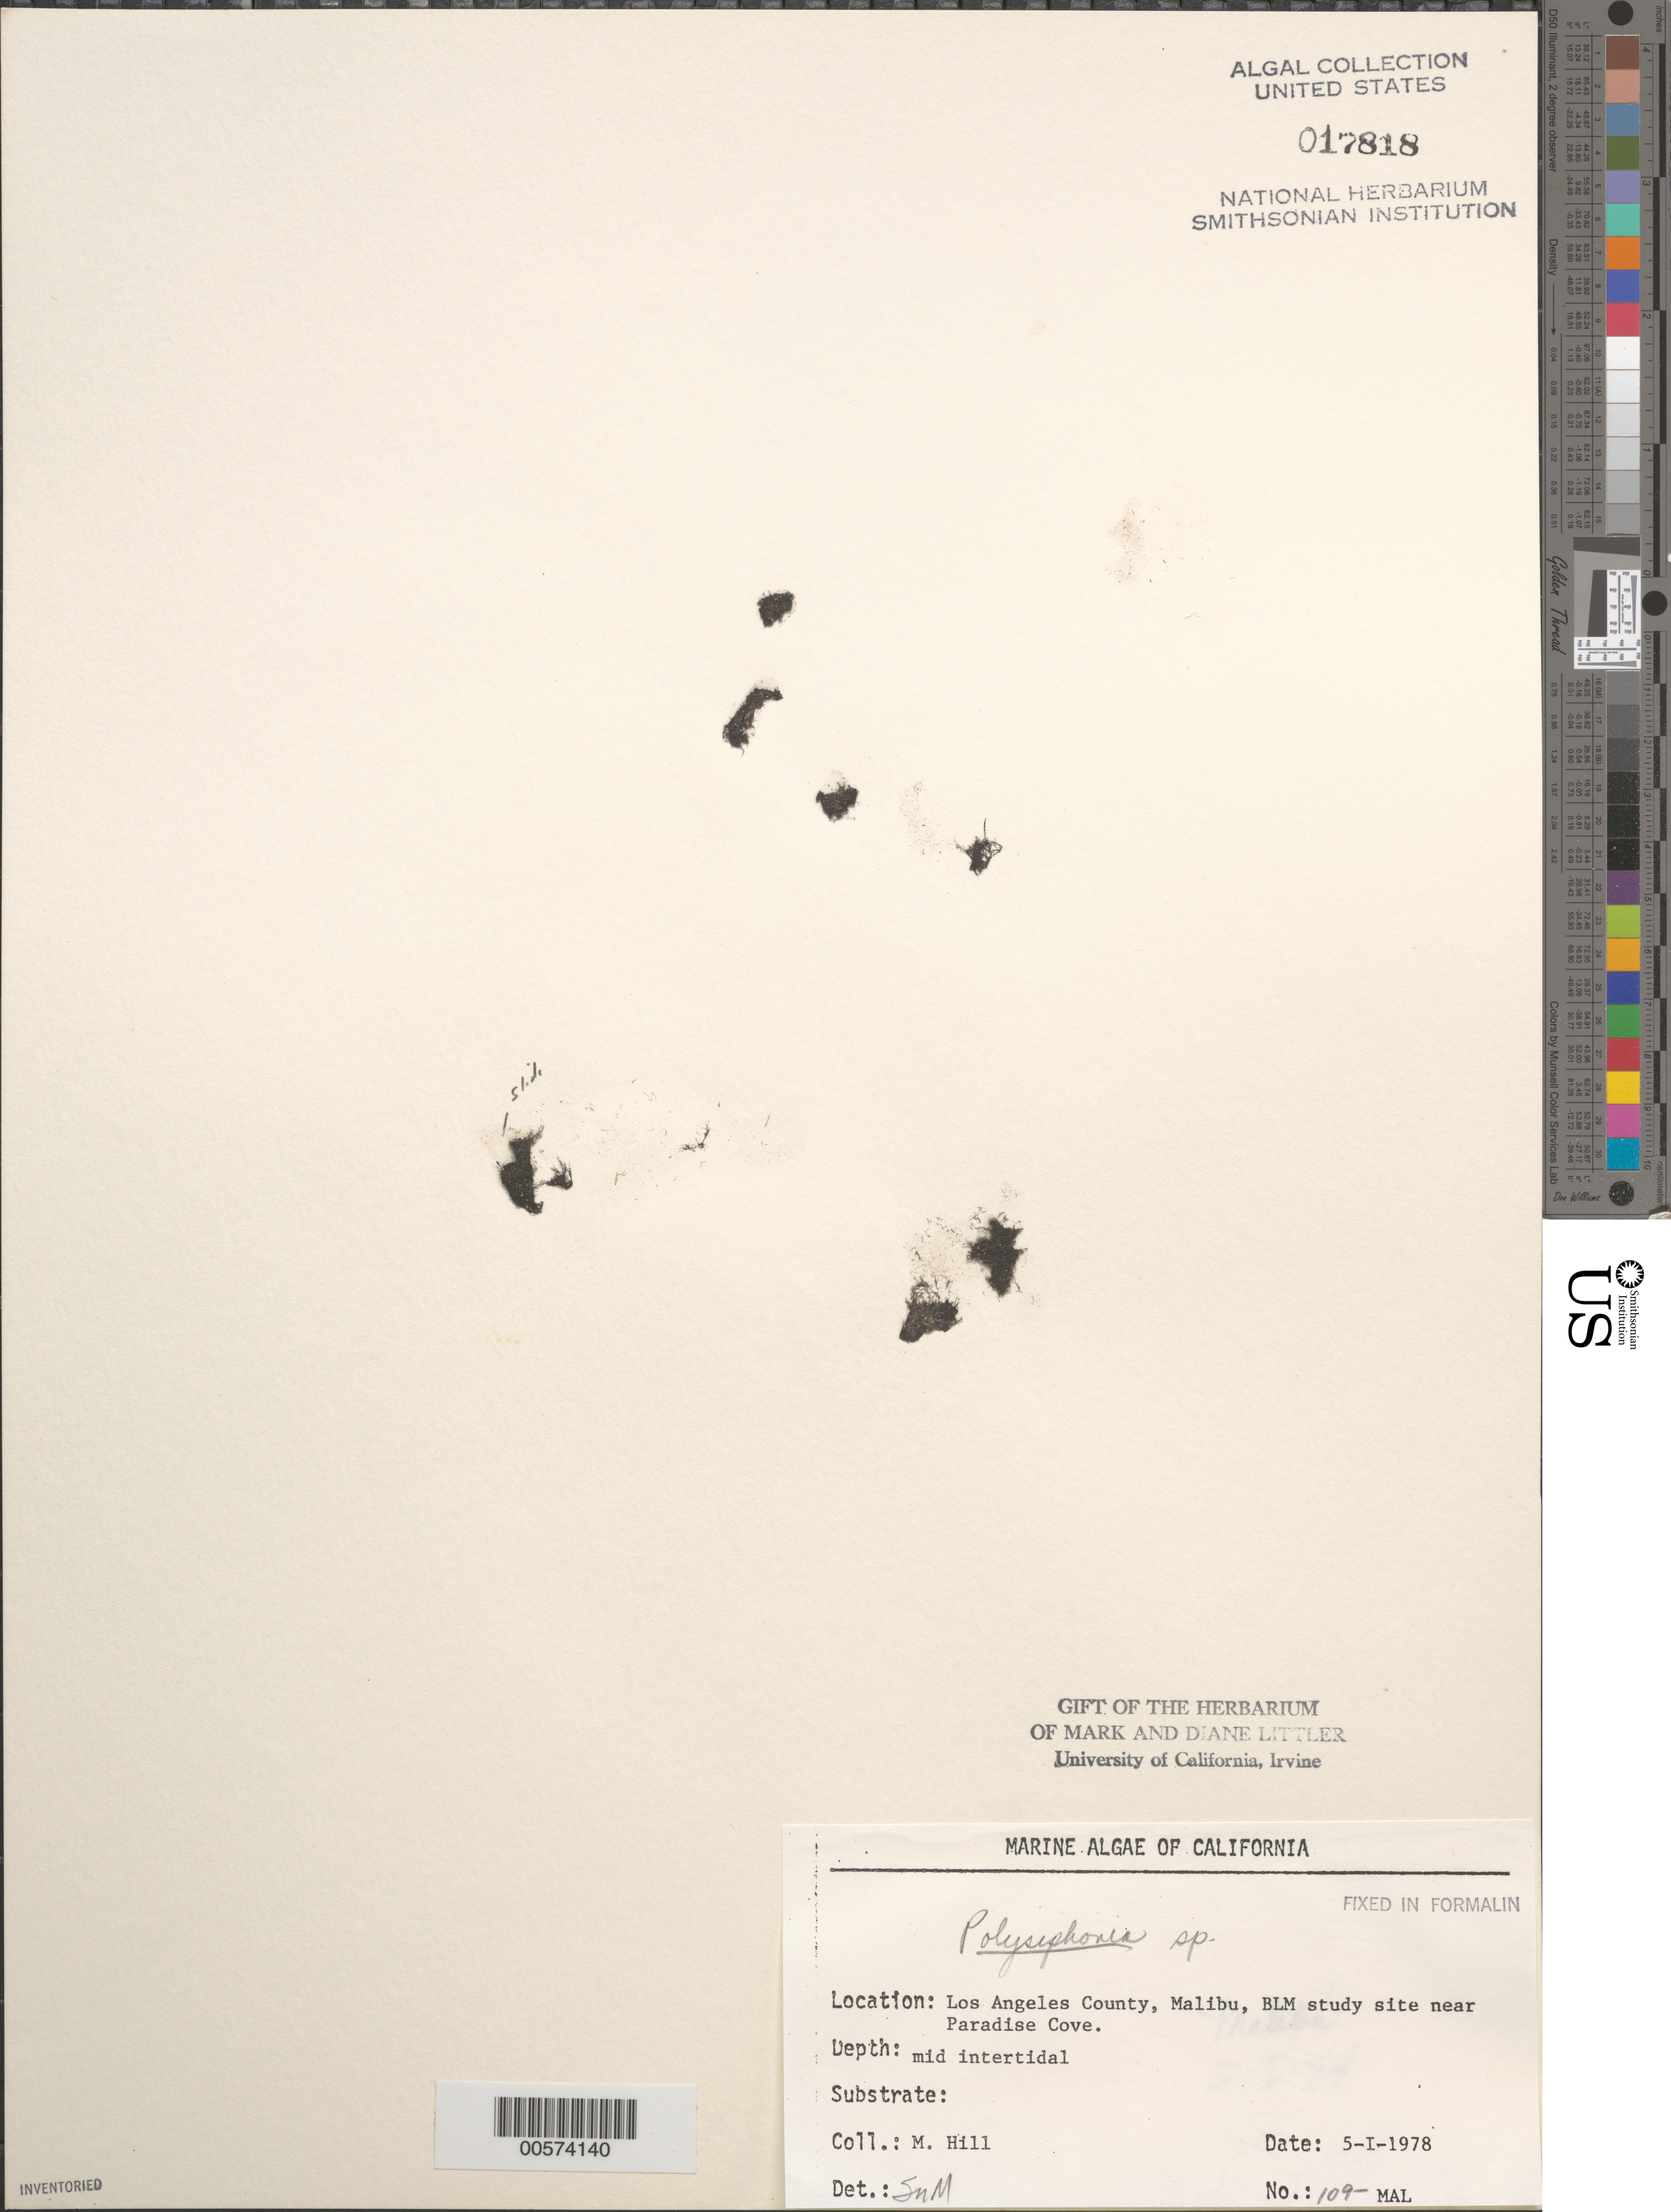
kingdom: Plantae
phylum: Rhodophyta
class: Florideophyceae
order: Ceramiales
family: Rhodomelaceae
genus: Polysiphonia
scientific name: Polysiphonia sp.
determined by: Murray, S. N.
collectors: M. Hill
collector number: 109-mal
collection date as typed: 05 Jan 1978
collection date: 1978-01-05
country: United States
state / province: California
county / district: Los Angeles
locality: Malibu near Paradise Cove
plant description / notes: BLM-SOCALBIGHT Rocky Intertidal Survey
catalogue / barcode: US 17818